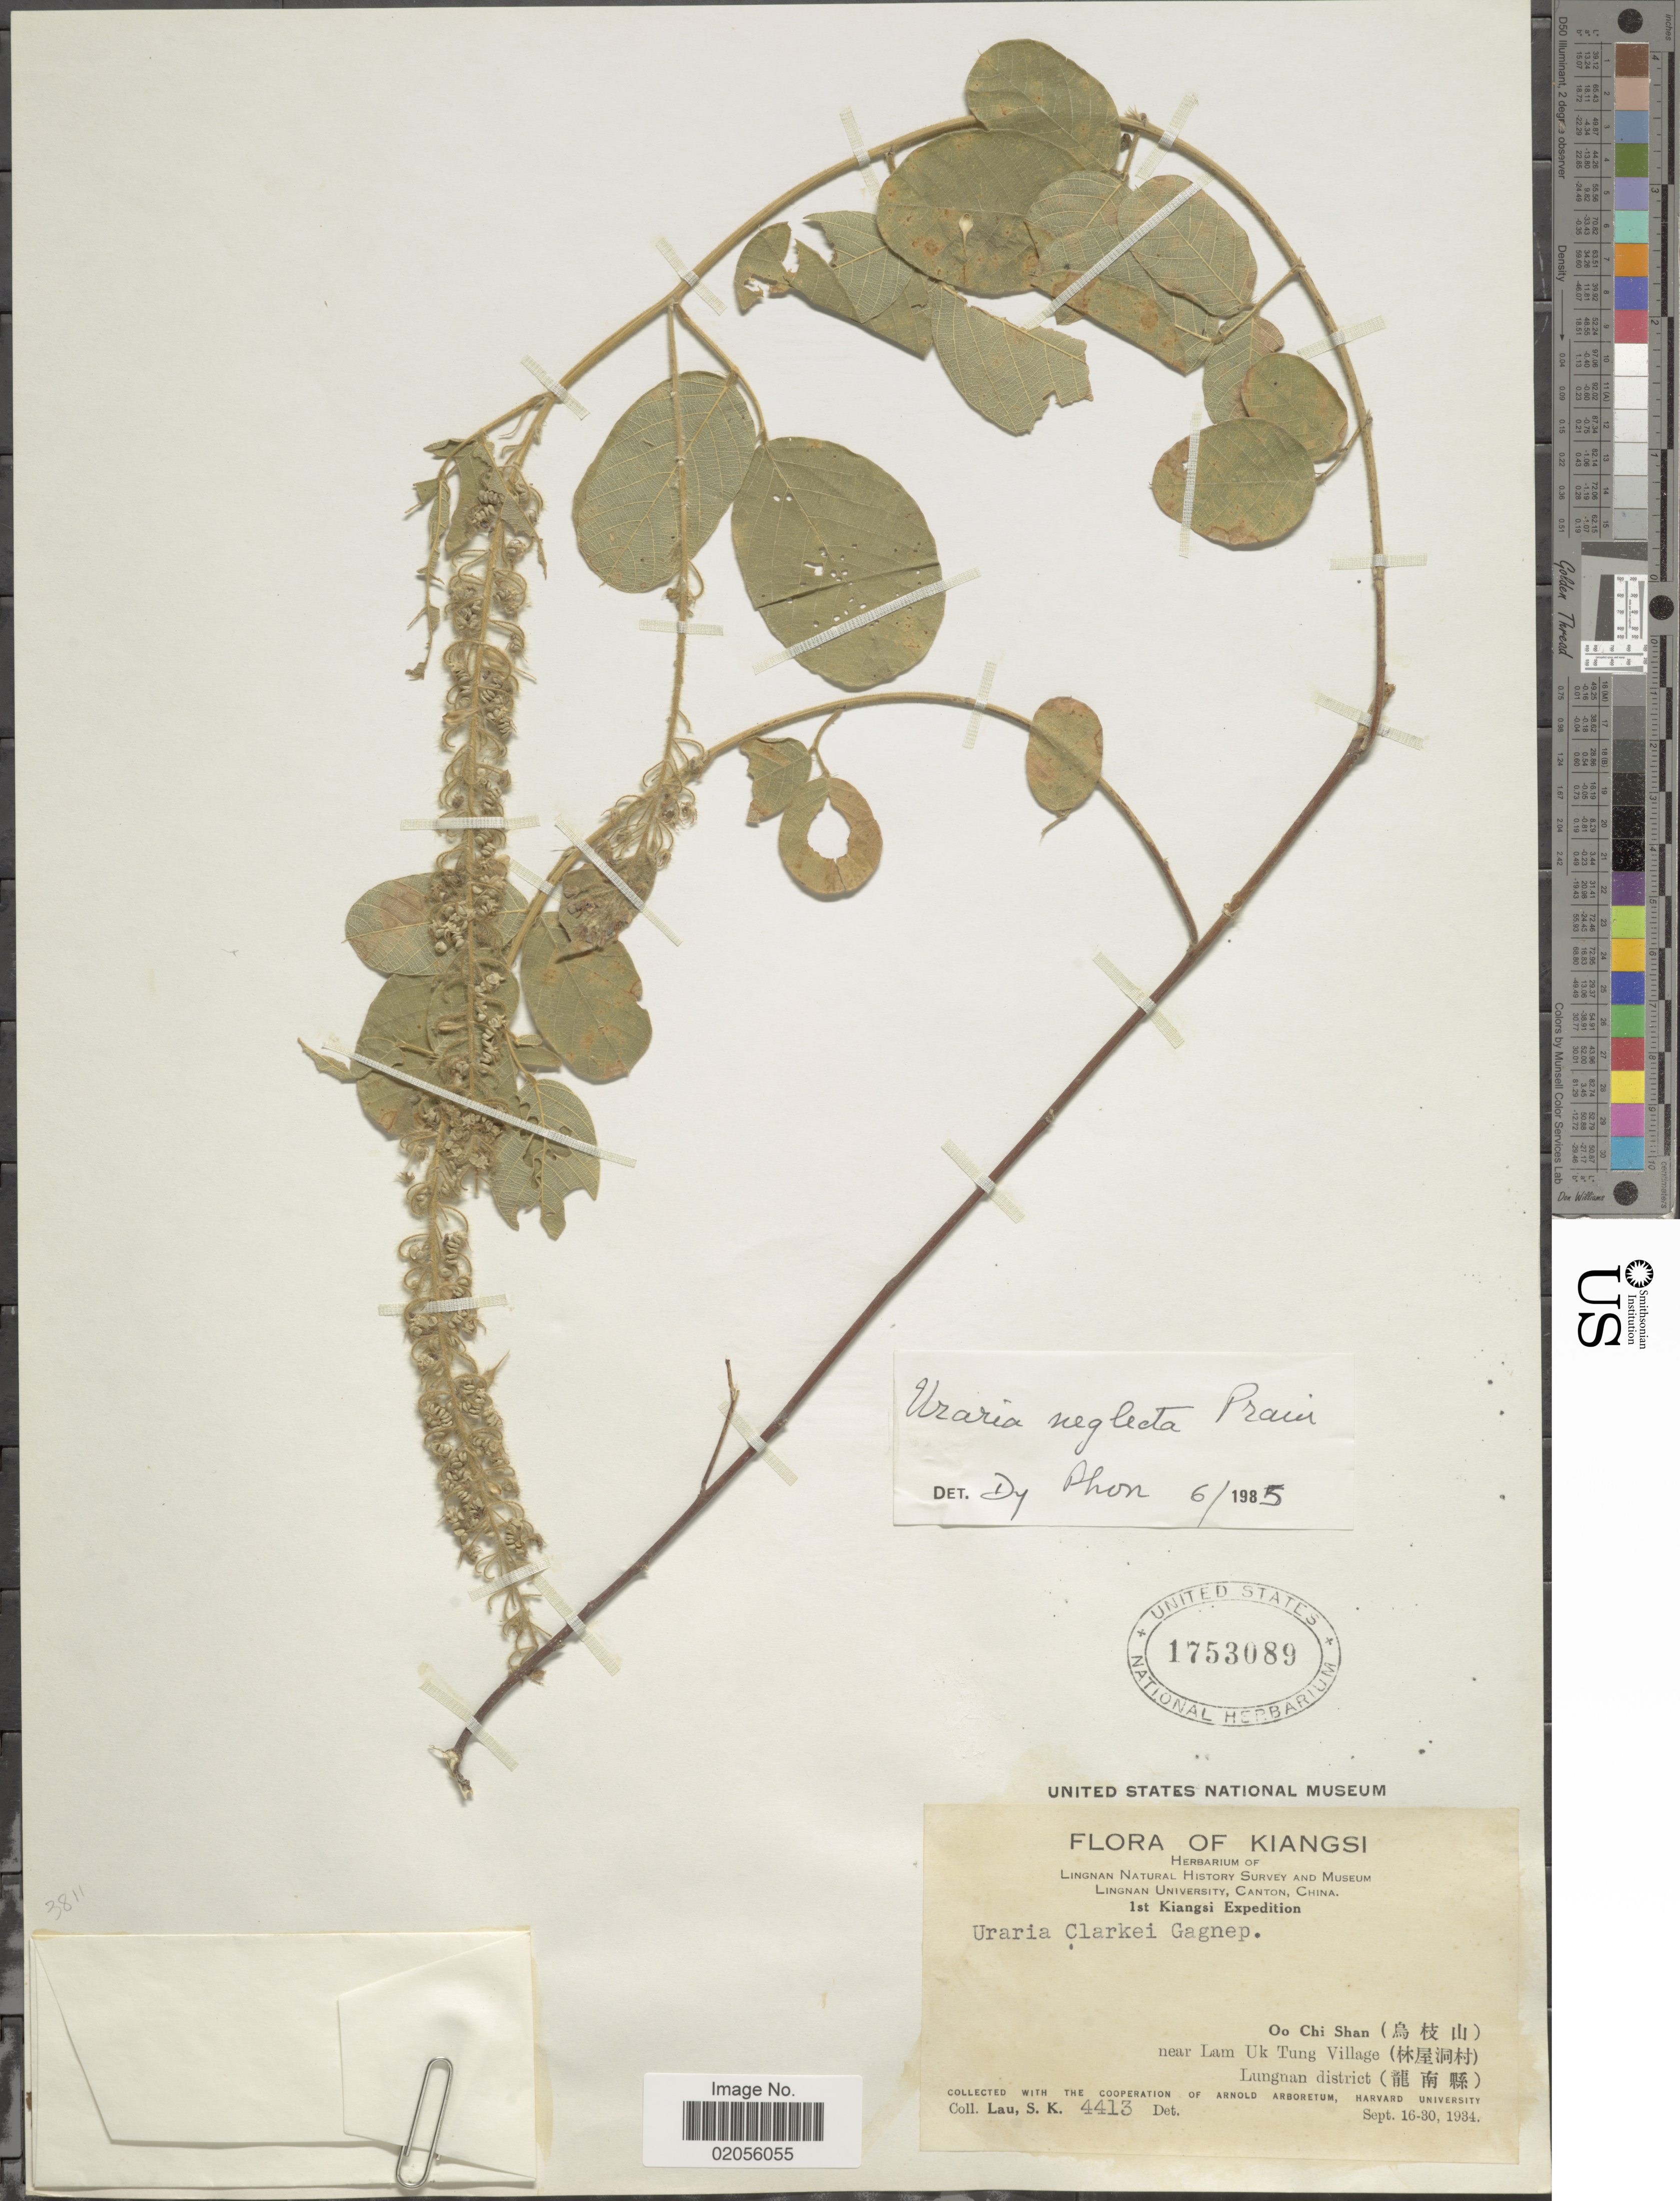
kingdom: Plantae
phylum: Tracheophyta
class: Magnoliopsida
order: Fabales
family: Fabaceae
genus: Uraria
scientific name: Uraria neglecta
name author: Prain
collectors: S. K. Lau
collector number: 4413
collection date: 1934-09-16/1934-09-30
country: China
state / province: Jiangxi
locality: Kiangsi. Oo Chi Shan near Lam Uk Tung Village Lungnam district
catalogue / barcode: US 1753089